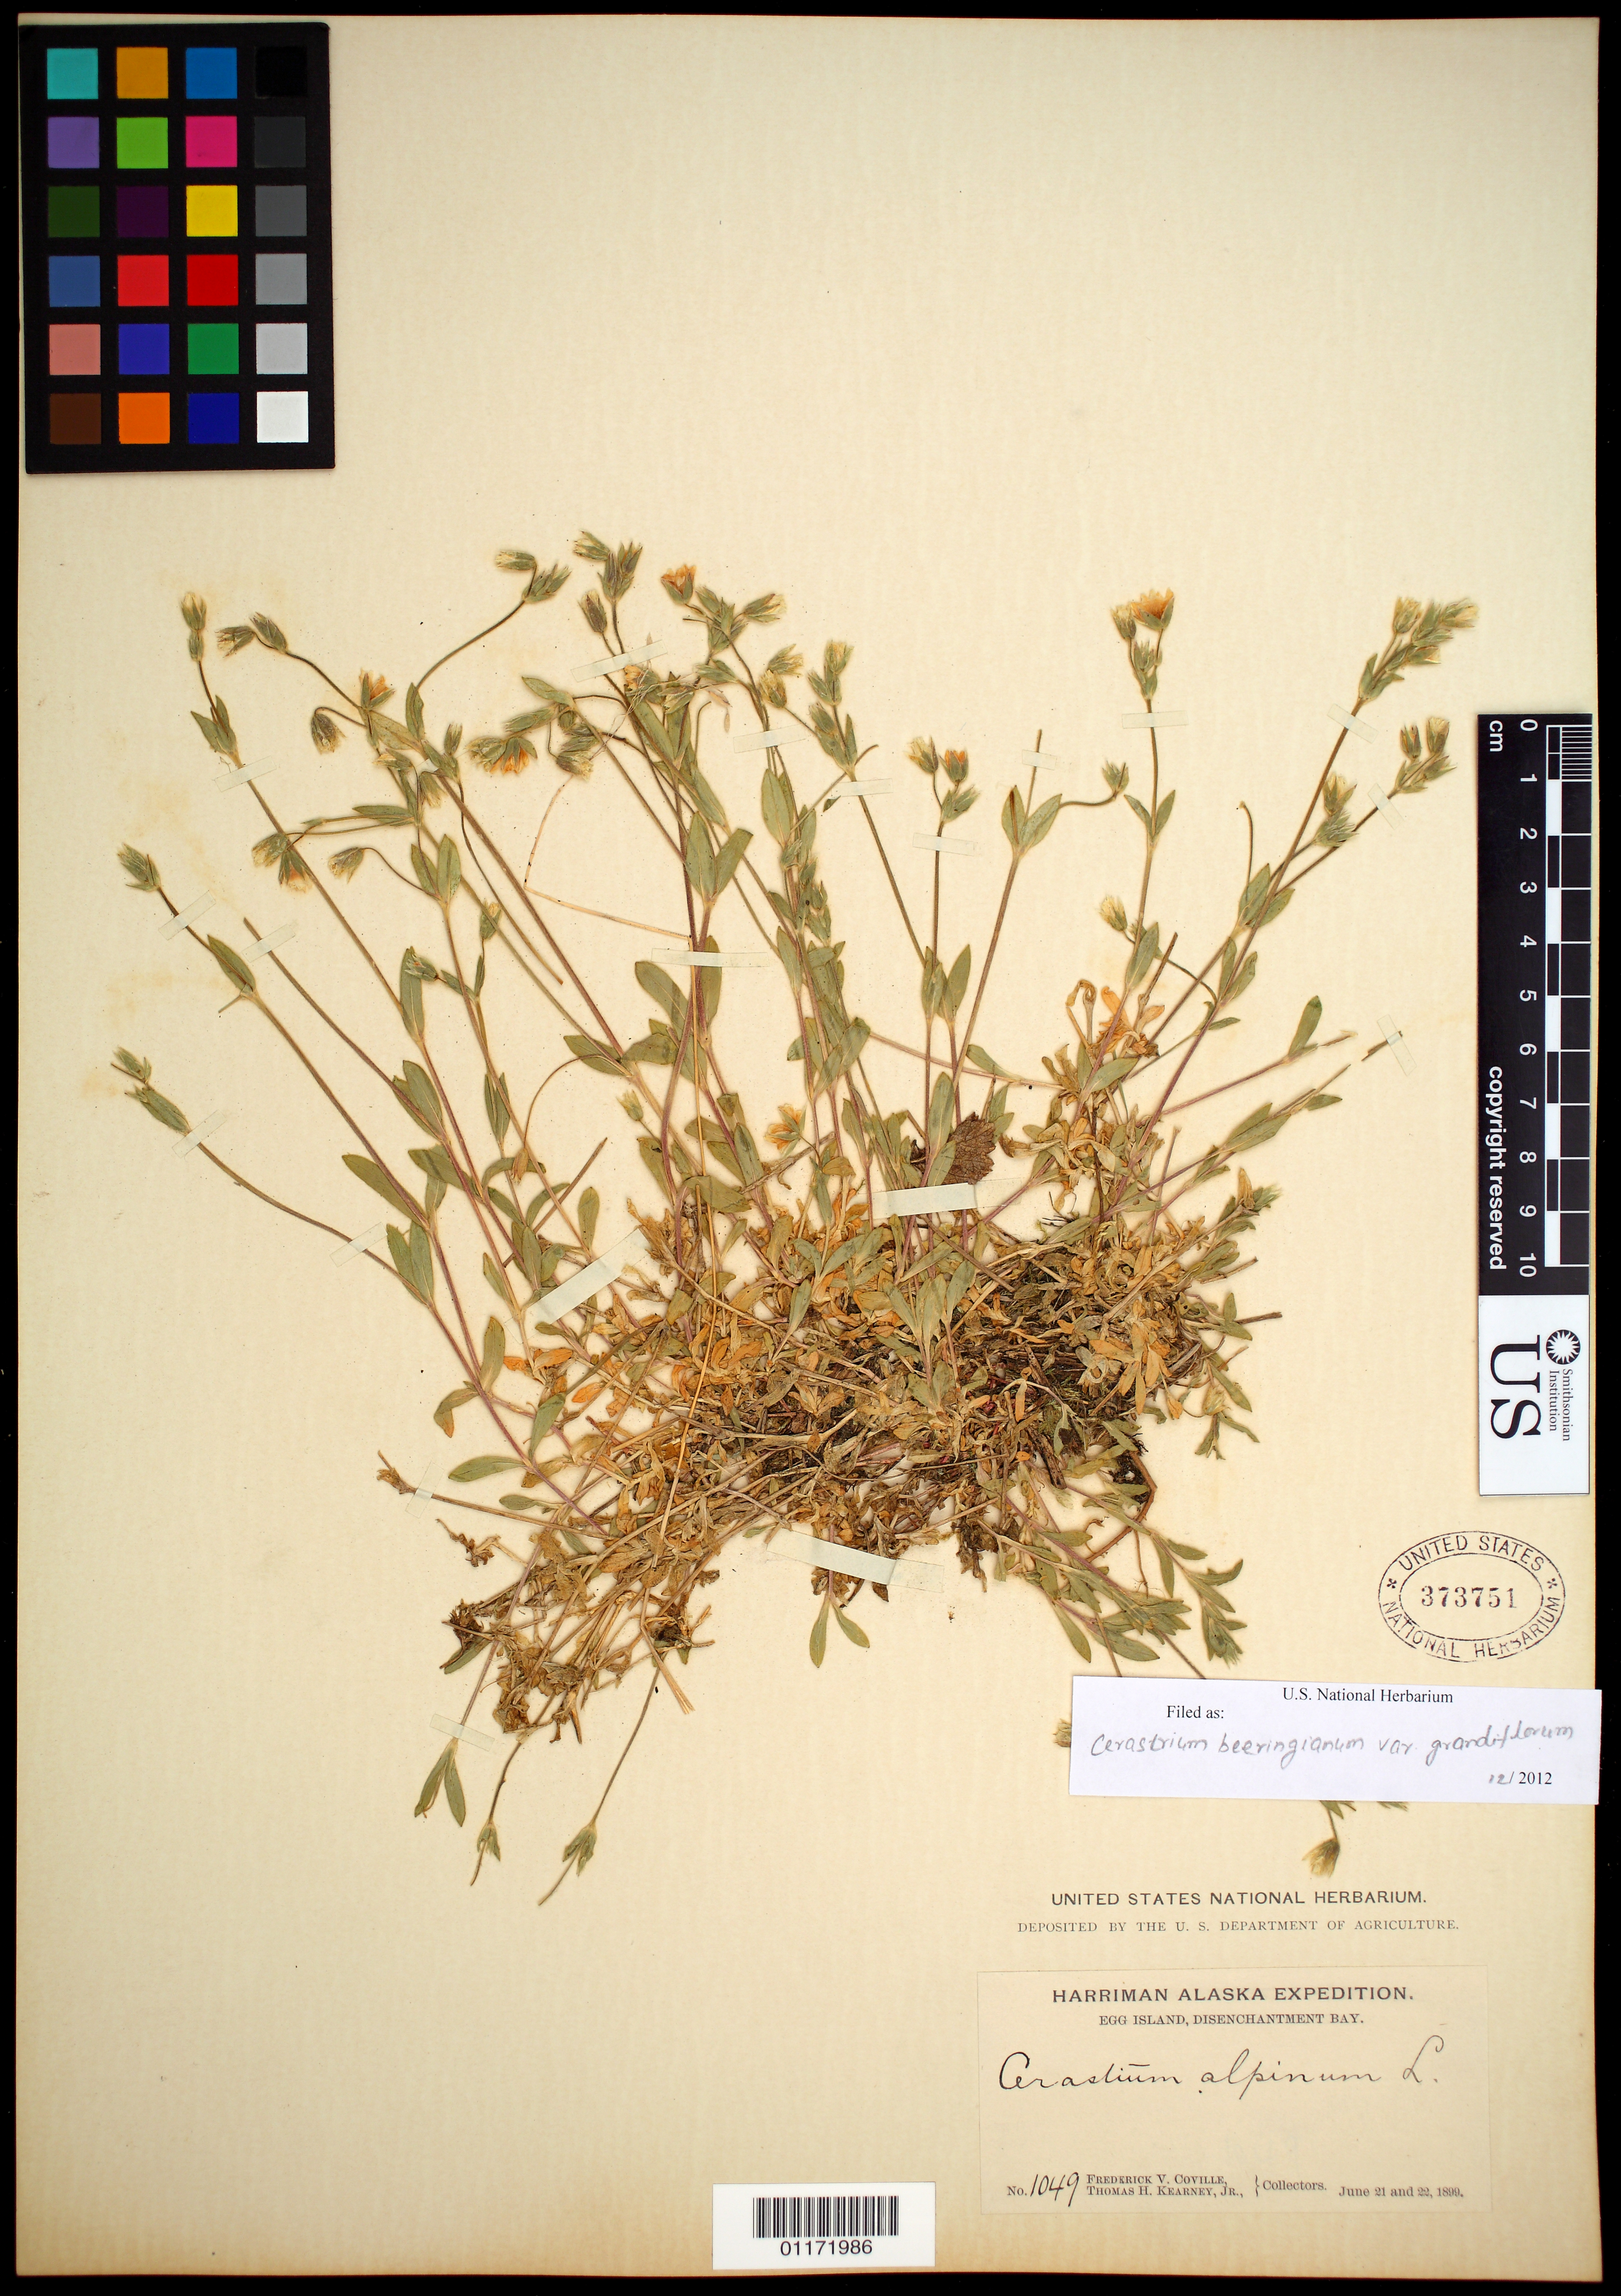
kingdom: Plantae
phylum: Tracheophyta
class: Magnoliopsida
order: Caryophyllales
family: Caryophyllaceae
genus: Cerastium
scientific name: Cerastium beeringianum var. grandiflorum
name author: Hultén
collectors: F. V. Coville & T. H. Kearney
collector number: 1049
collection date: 1899-06-21/1899-06-22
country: United States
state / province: Alaska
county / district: Disenchantment Bay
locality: Egg Island.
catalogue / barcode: US 373751